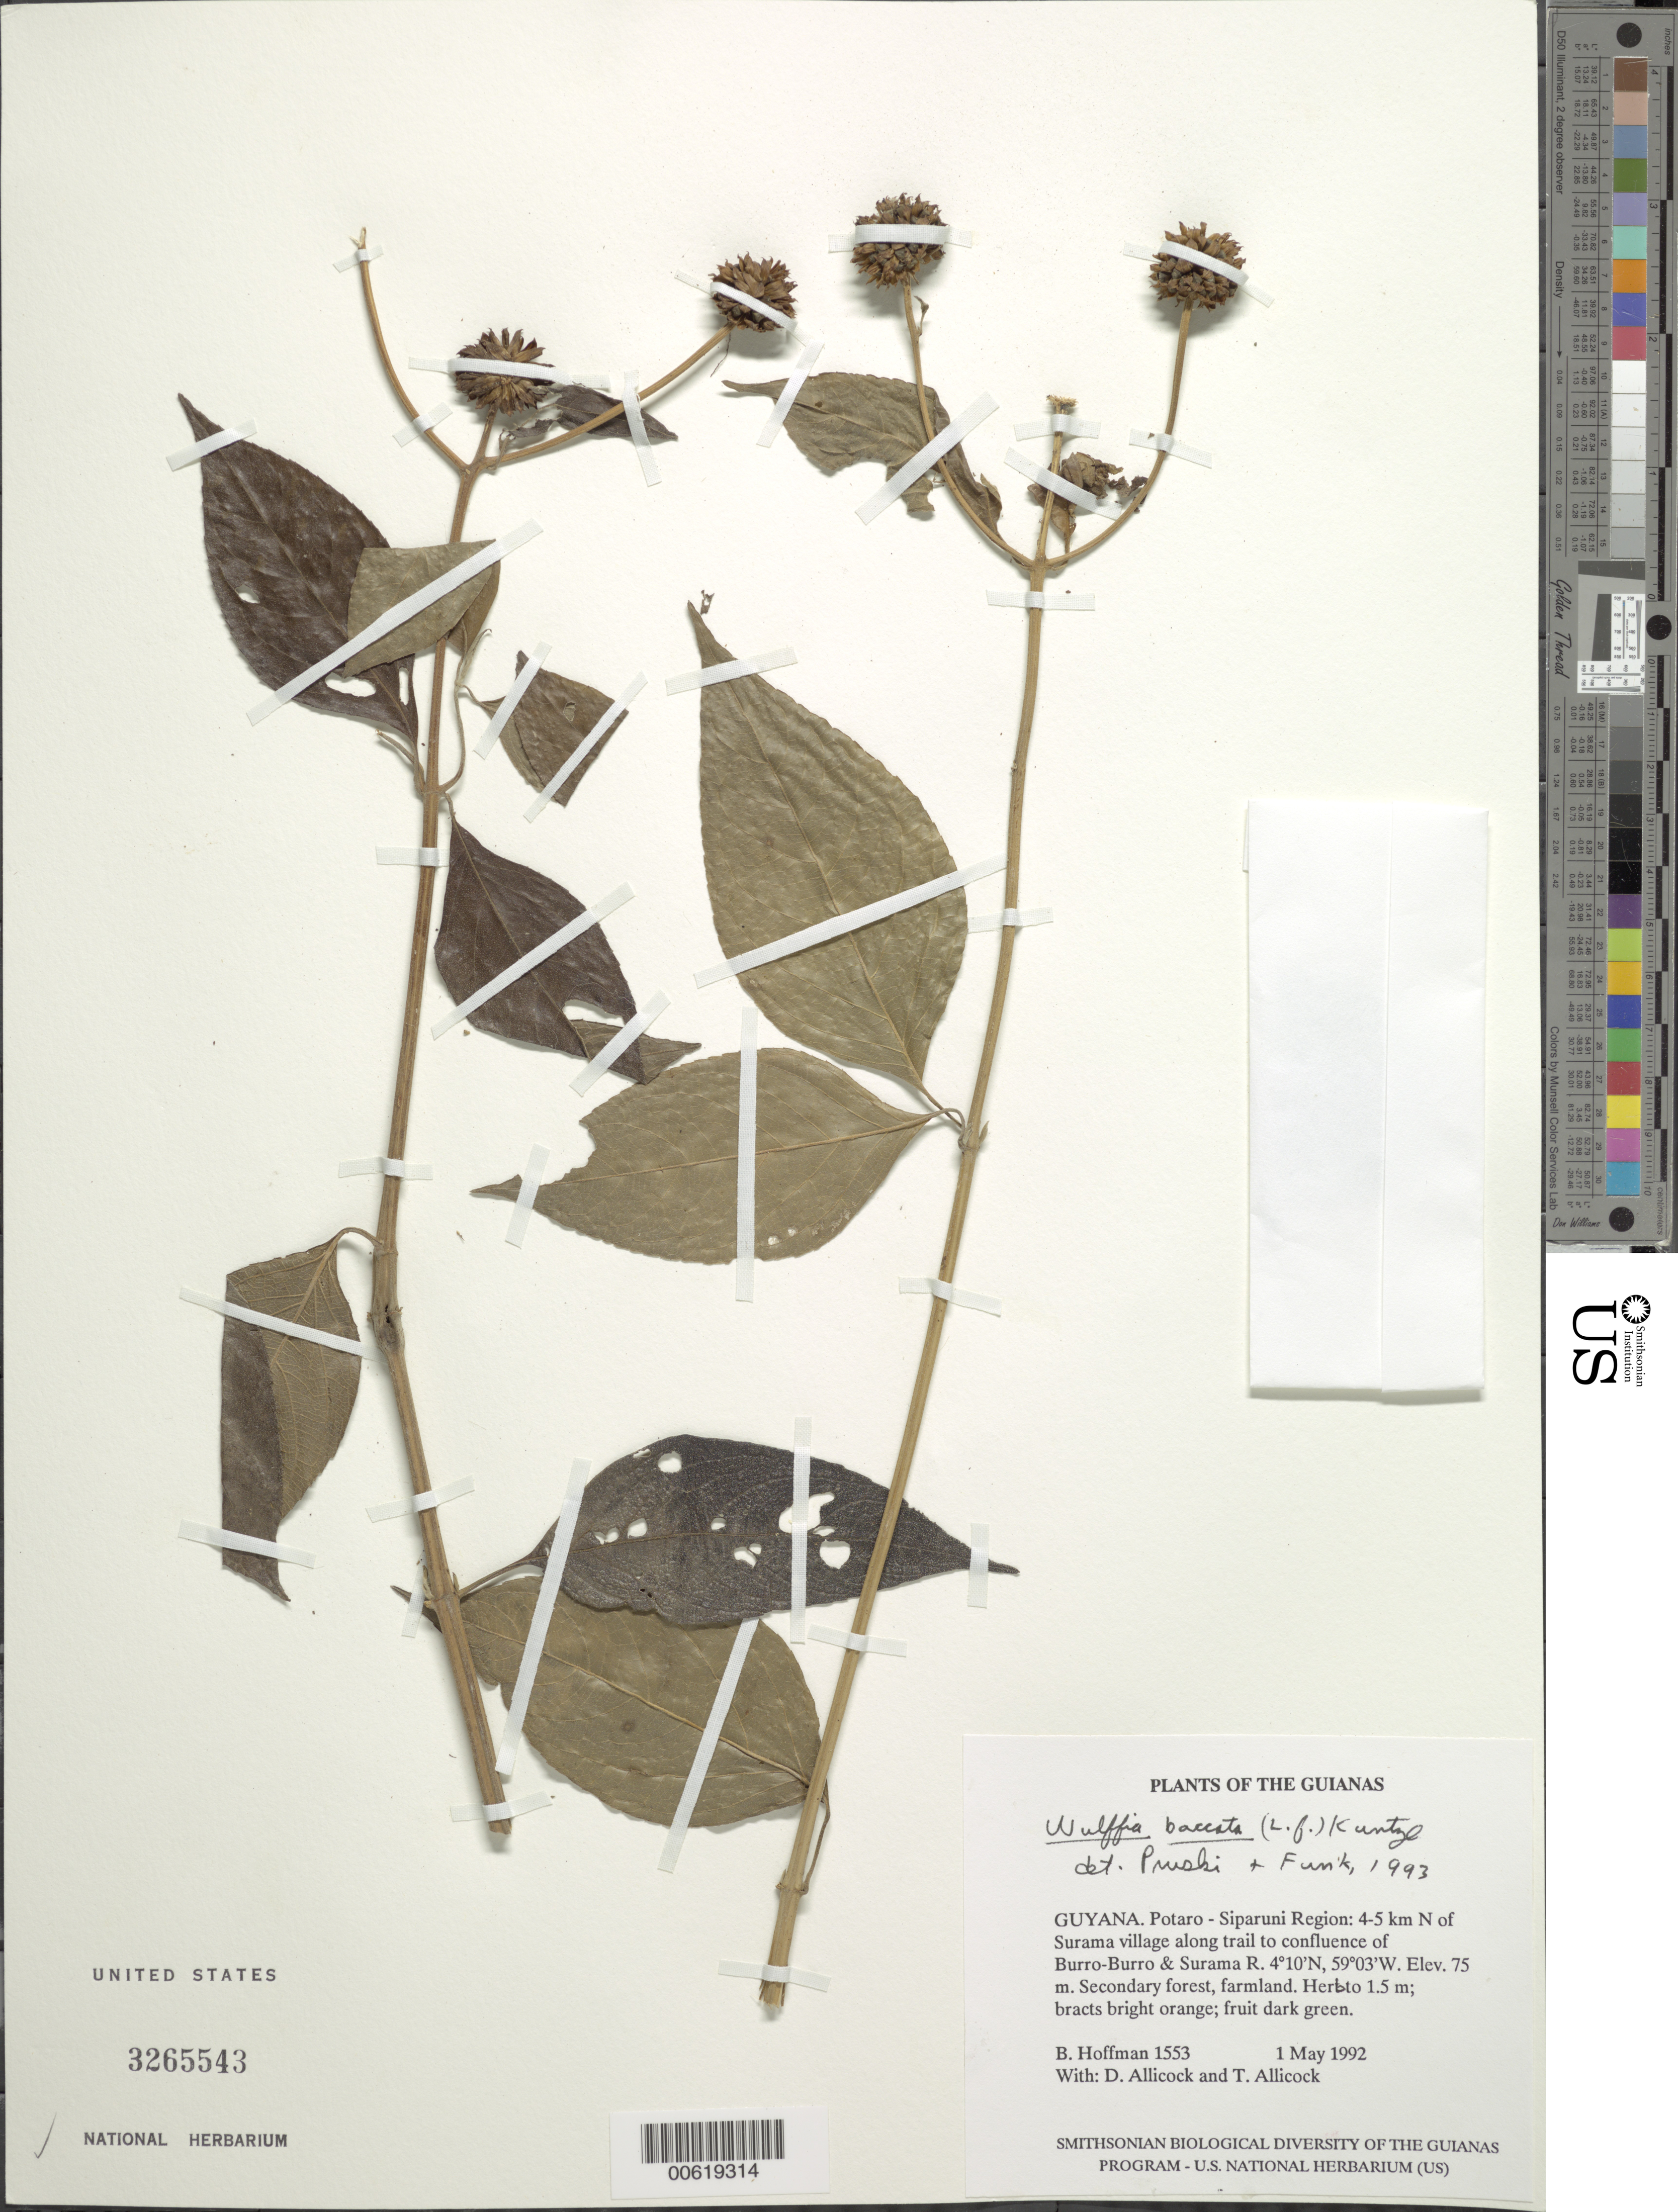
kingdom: Plantae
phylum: Tracheophyta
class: Magnoliopsida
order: Asterales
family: Asteraceae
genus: Wulffia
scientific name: Wulffia baccata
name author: (L. f.) Kuntze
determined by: Pruski, J. F.; Funk, V. A.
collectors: B. Hoffman, D. Allicock & T. Allicock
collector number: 1553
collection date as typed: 1 May 1992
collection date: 1992-05-01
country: Guyana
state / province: Potaro-Siparuni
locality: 4-5 km N of Surama village along trail to confluence of Burro-Burro & Surama Rivers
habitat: Secondary forest, farmland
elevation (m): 75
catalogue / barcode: US 3265543